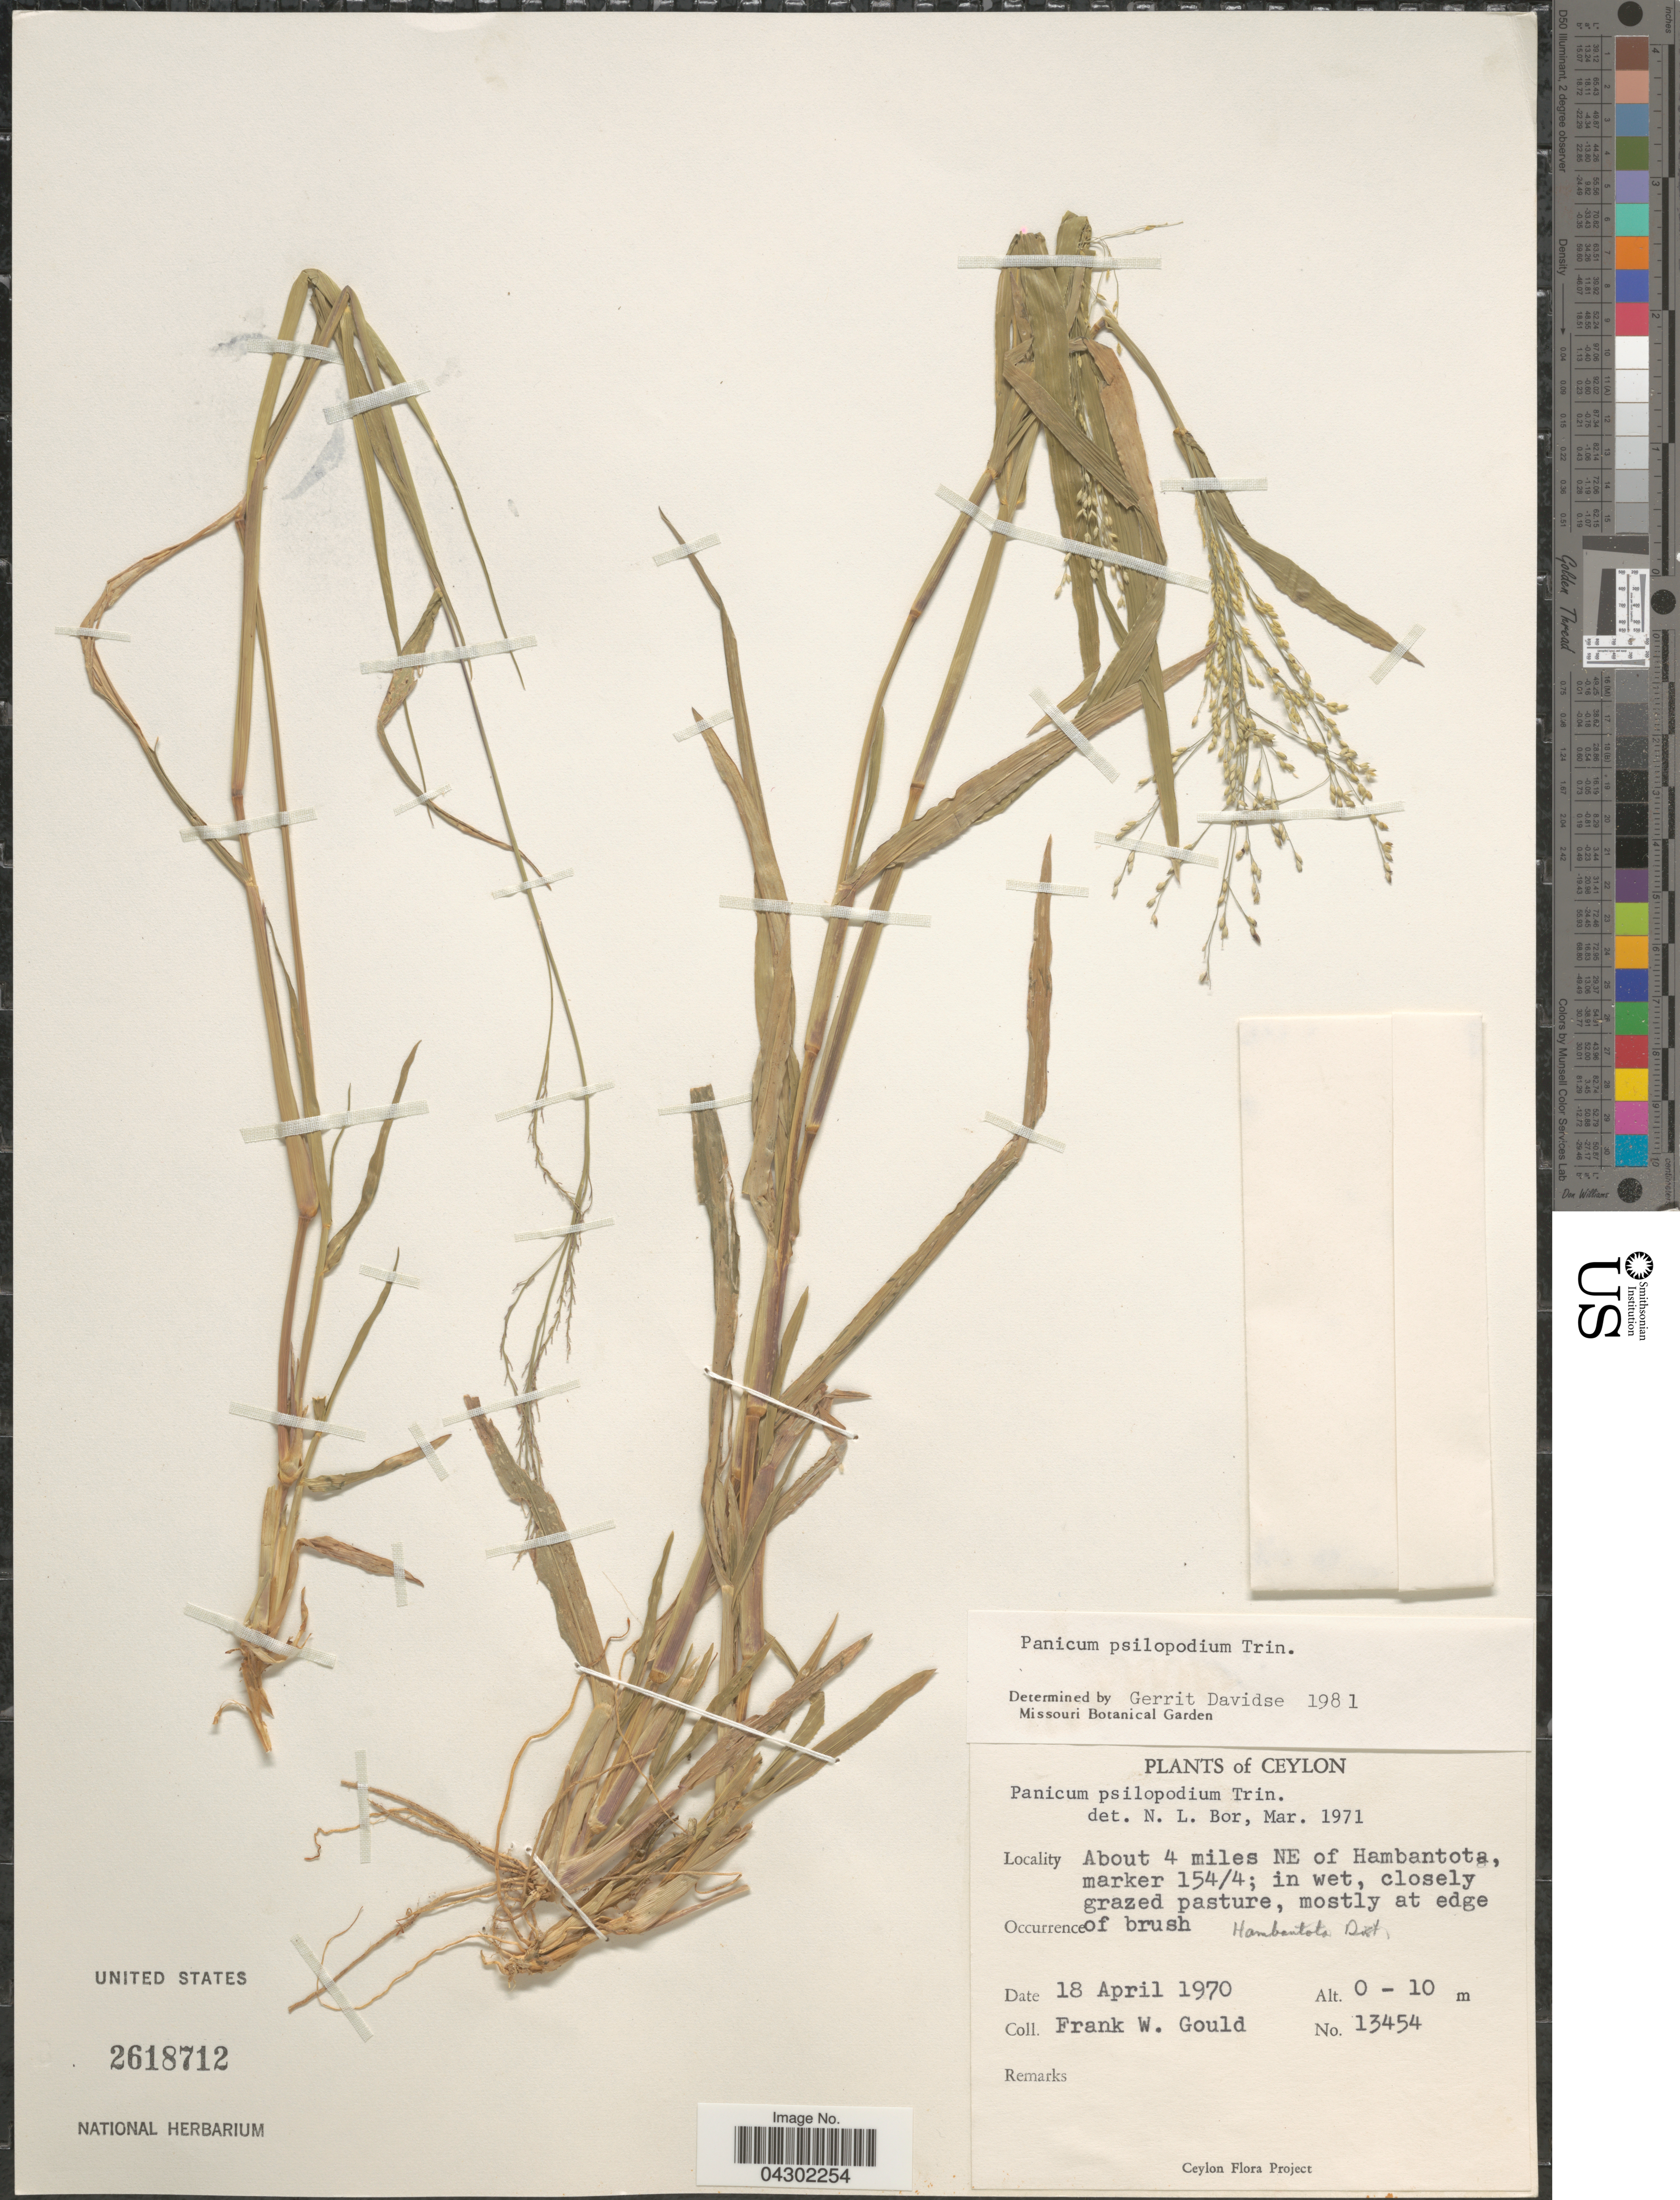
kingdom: Plantae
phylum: Tracheophyta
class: Liliopsida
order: Poales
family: Poaceae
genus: Panicum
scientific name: Panicum sumatrense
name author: P. Roth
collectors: F. W. Gould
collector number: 13454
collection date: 1970-04-18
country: Sri Lanka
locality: Ceylon. About 4 miles NE of Hambantota, marker 154/4. Hambantota Dist.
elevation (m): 0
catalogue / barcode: US 2618712